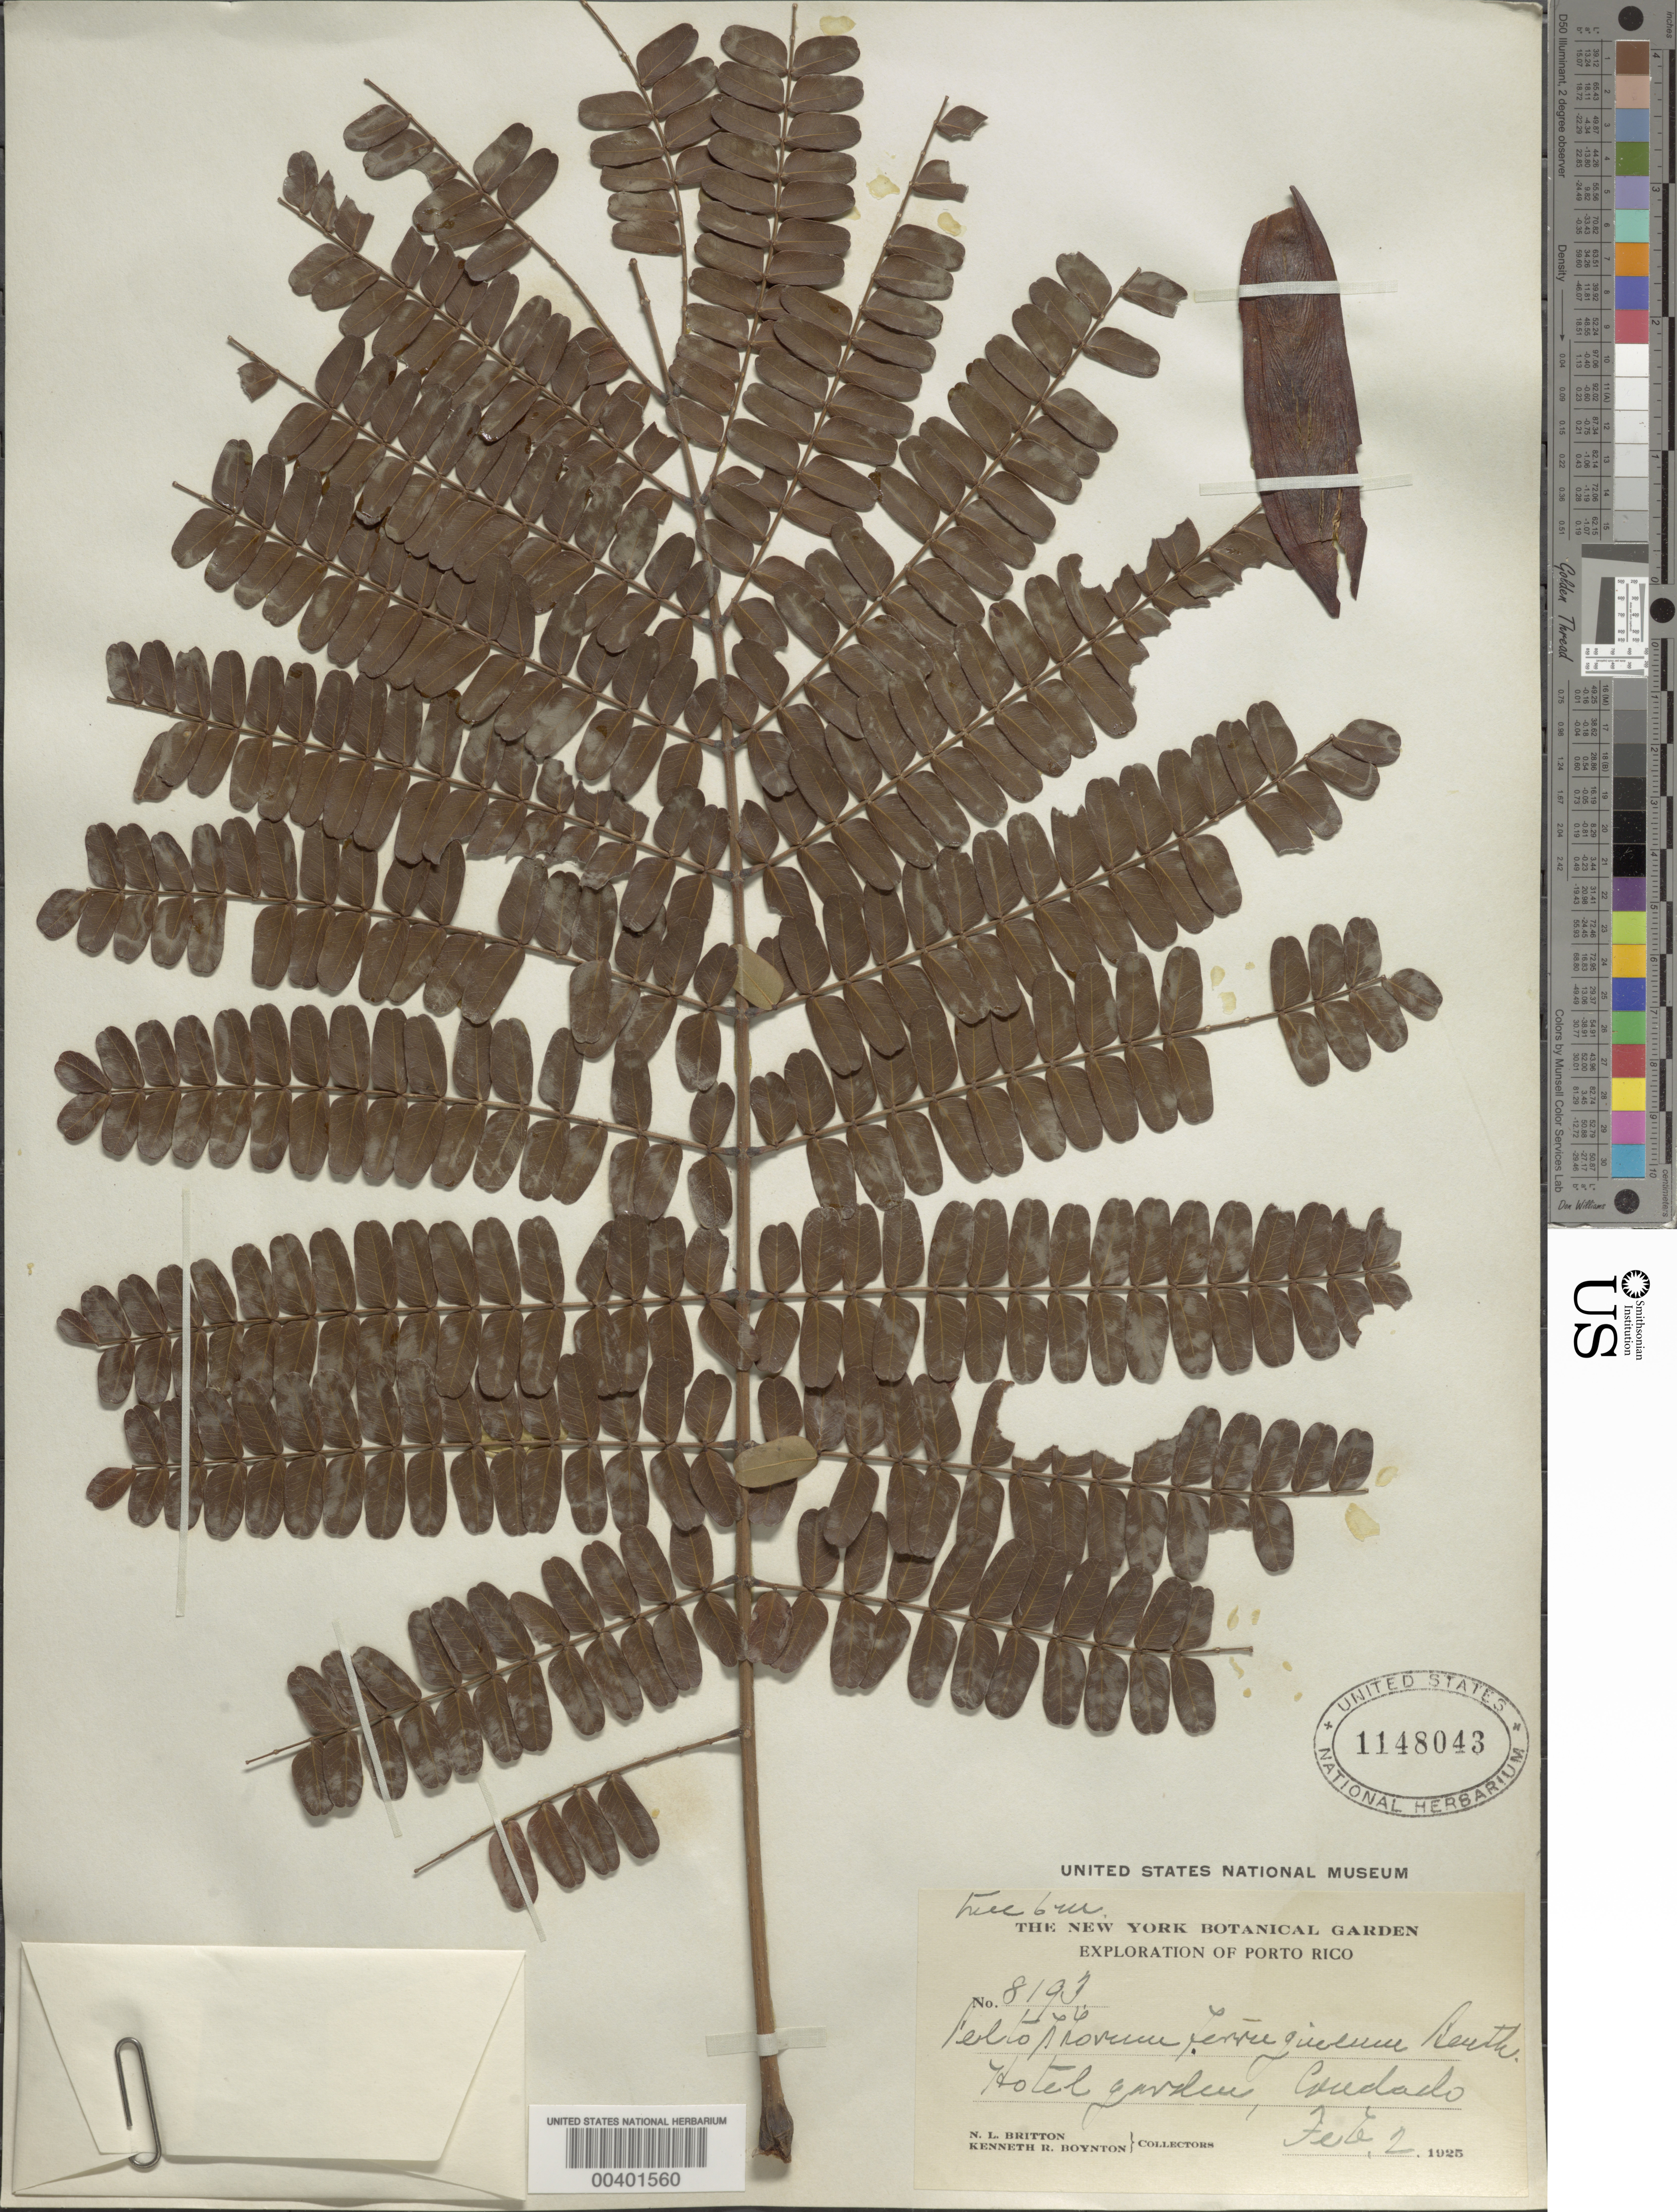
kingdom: Plantae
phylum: Tracheophyta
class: Magnoliopsida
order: Fabales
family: Fabaceae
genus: Peltophorum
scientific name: Peltophorum pterocarpum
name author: (DC.) Backer ex K. Heyne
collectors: N. Britton & K. Boynton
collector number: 8193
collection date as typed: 02 Feb 1925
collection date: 1925-02-02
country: Puerto Rico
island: Greater Antilles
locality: Condado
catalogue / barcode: US 1148043